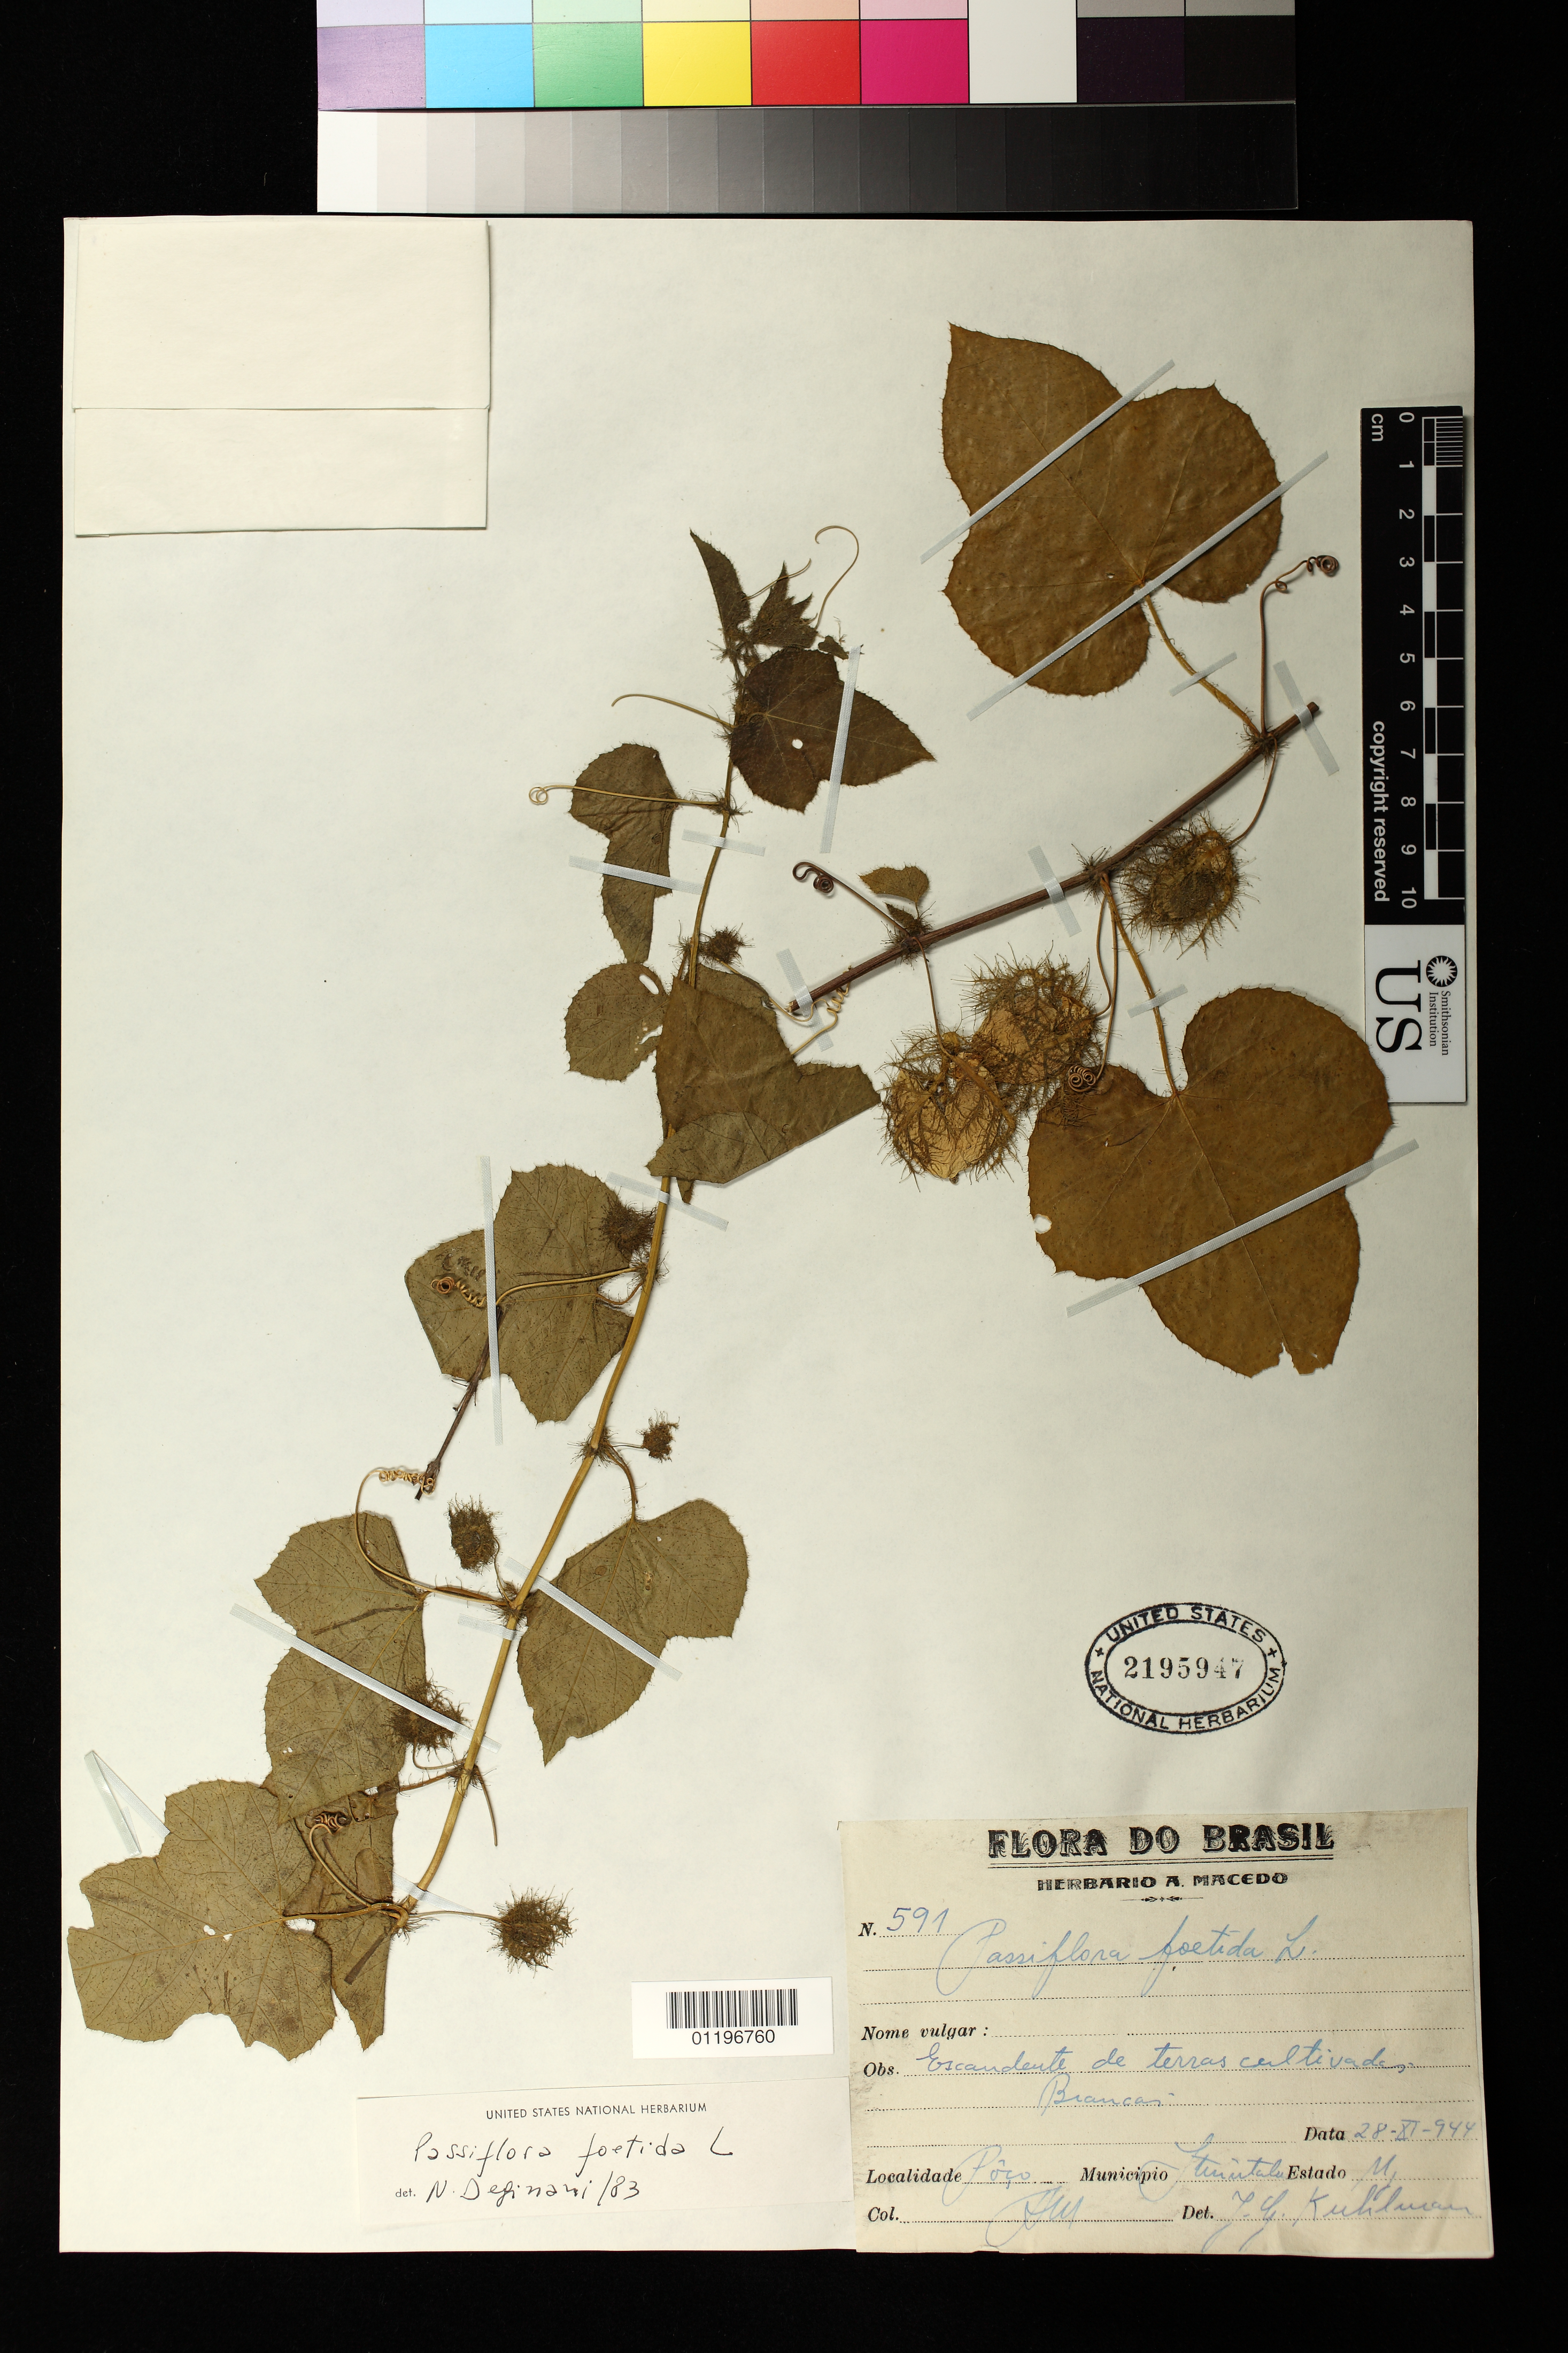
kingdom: Plantae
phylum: Tracheophyta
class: Magnoliopsida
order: Malpighiales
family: Passifloraceae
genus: Passiflora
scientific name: Passiflora foetida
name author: L.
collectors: A. Macedo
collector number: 591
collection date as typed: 28 Nov 1944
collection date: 1944-11-28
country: Brazil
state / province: Minas Gerais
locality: Escandente de terras cultivadas.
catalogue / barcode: US 2195947